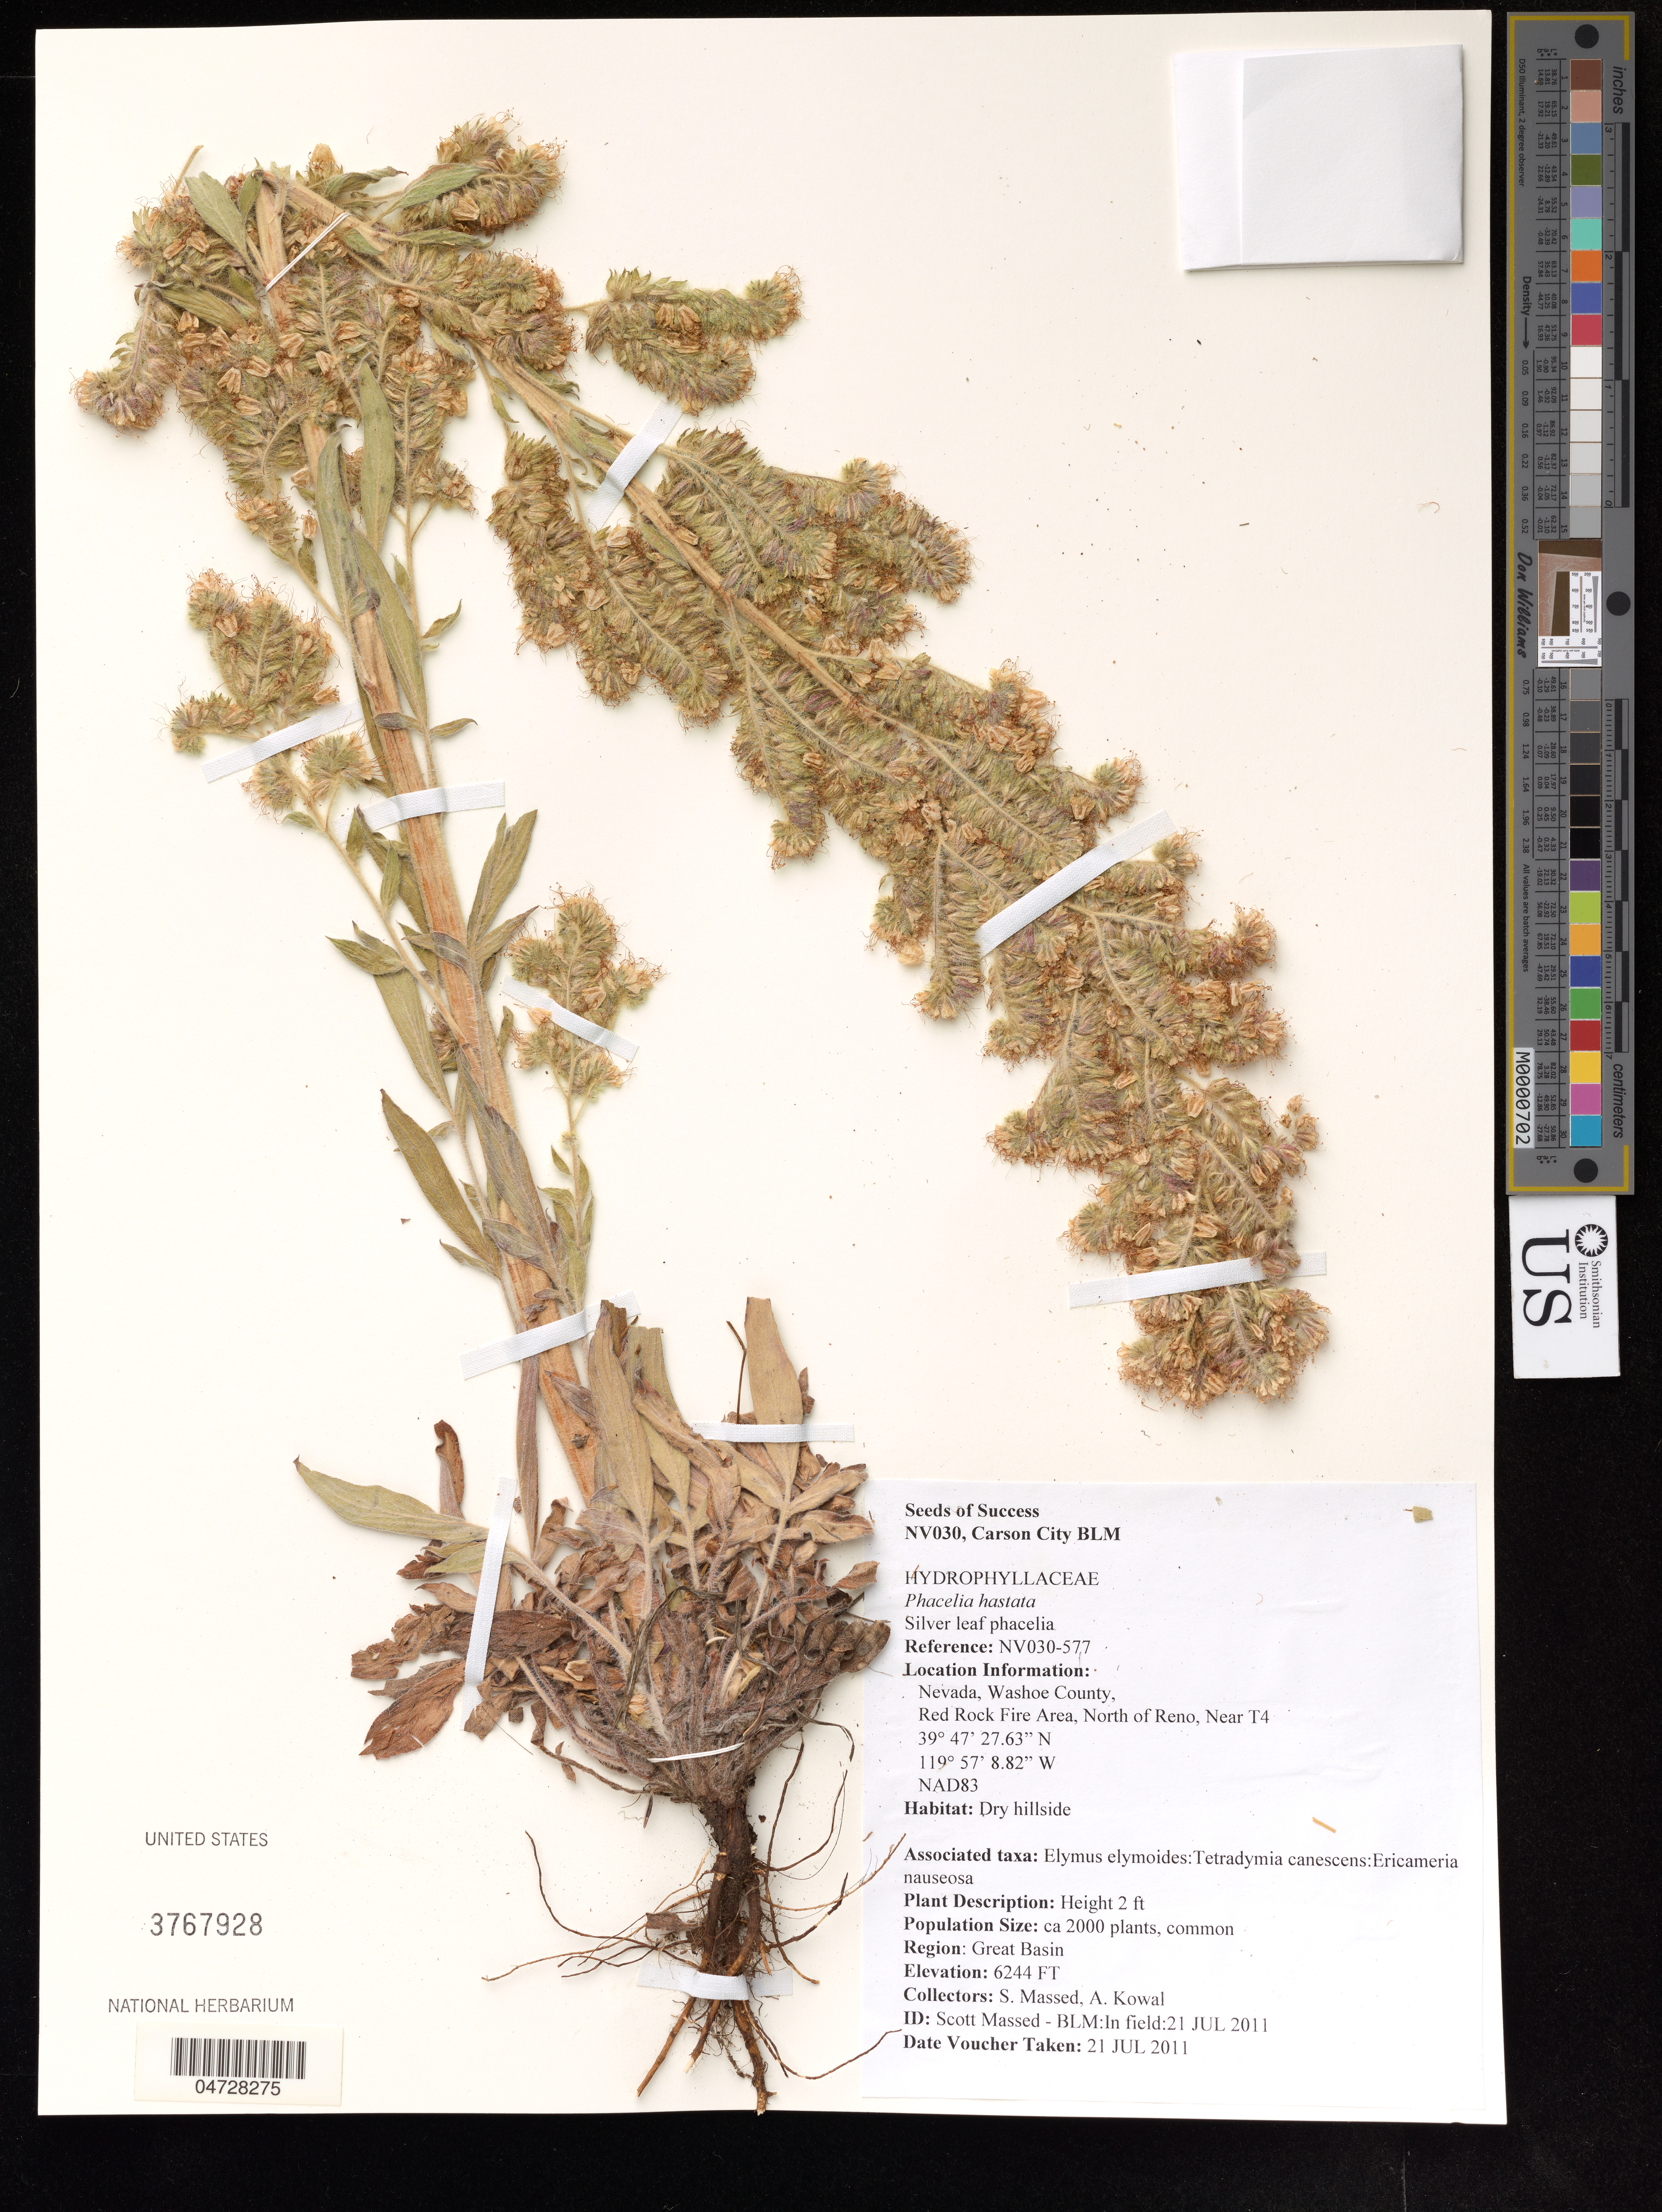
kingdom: Plantae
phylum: Tracheophyta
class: Liliopsida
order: Poales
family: Poaceae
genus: Elymus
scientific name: Elymus elymoides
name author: (Raf.) Swezey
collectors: S. Massed & A. Kowal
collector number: NV030-577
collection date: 2011-07-21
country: United States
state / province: Nevada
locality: Washoe County, Red Rock Fire Area, North of Reno, Near T4, Region: Great Basin.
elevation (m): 1903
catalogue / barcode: US 3767928